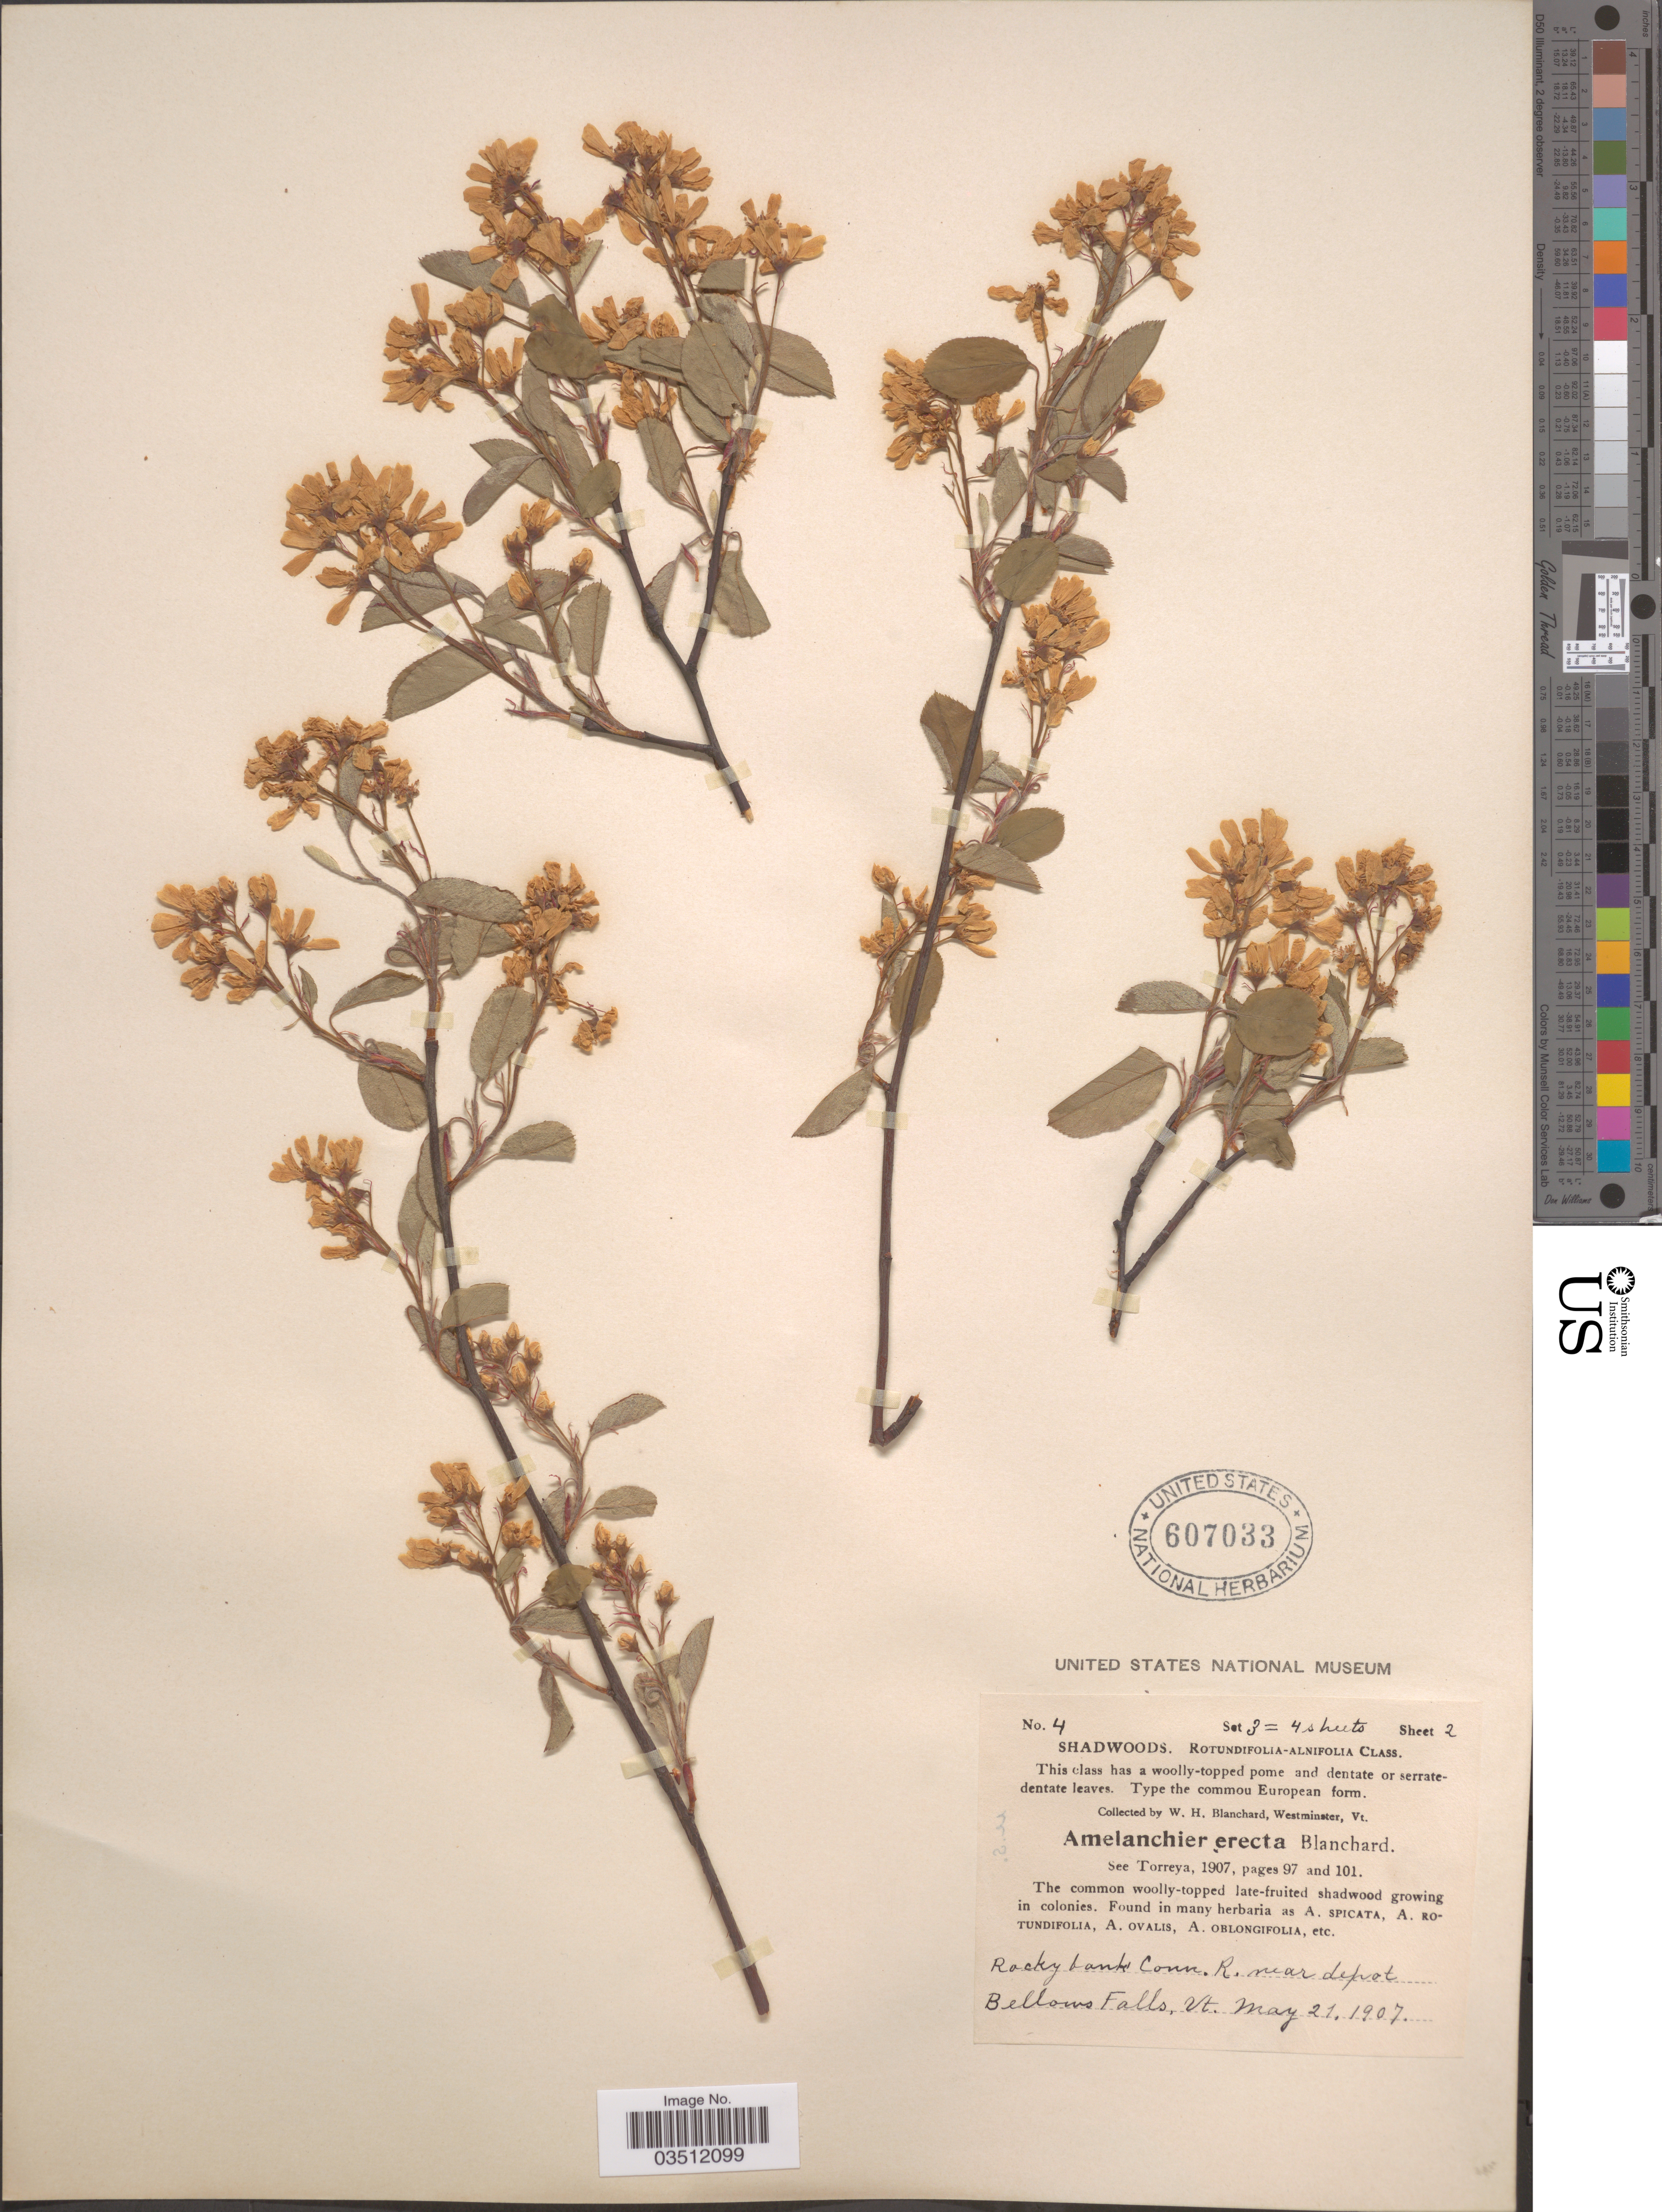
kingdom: Plantae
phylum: Tracheophyta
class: Magnoliopsida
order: Rosales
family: Rosaceae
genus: Amelanchier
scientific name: Amelanchier erecta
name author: Blanch.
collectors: W. H. Blanchard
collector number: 4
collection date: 1907-05-21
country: United States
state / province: Vermont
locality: Rocky bank Conn. R. near depot Bellows Falls.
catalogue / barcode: US 607033